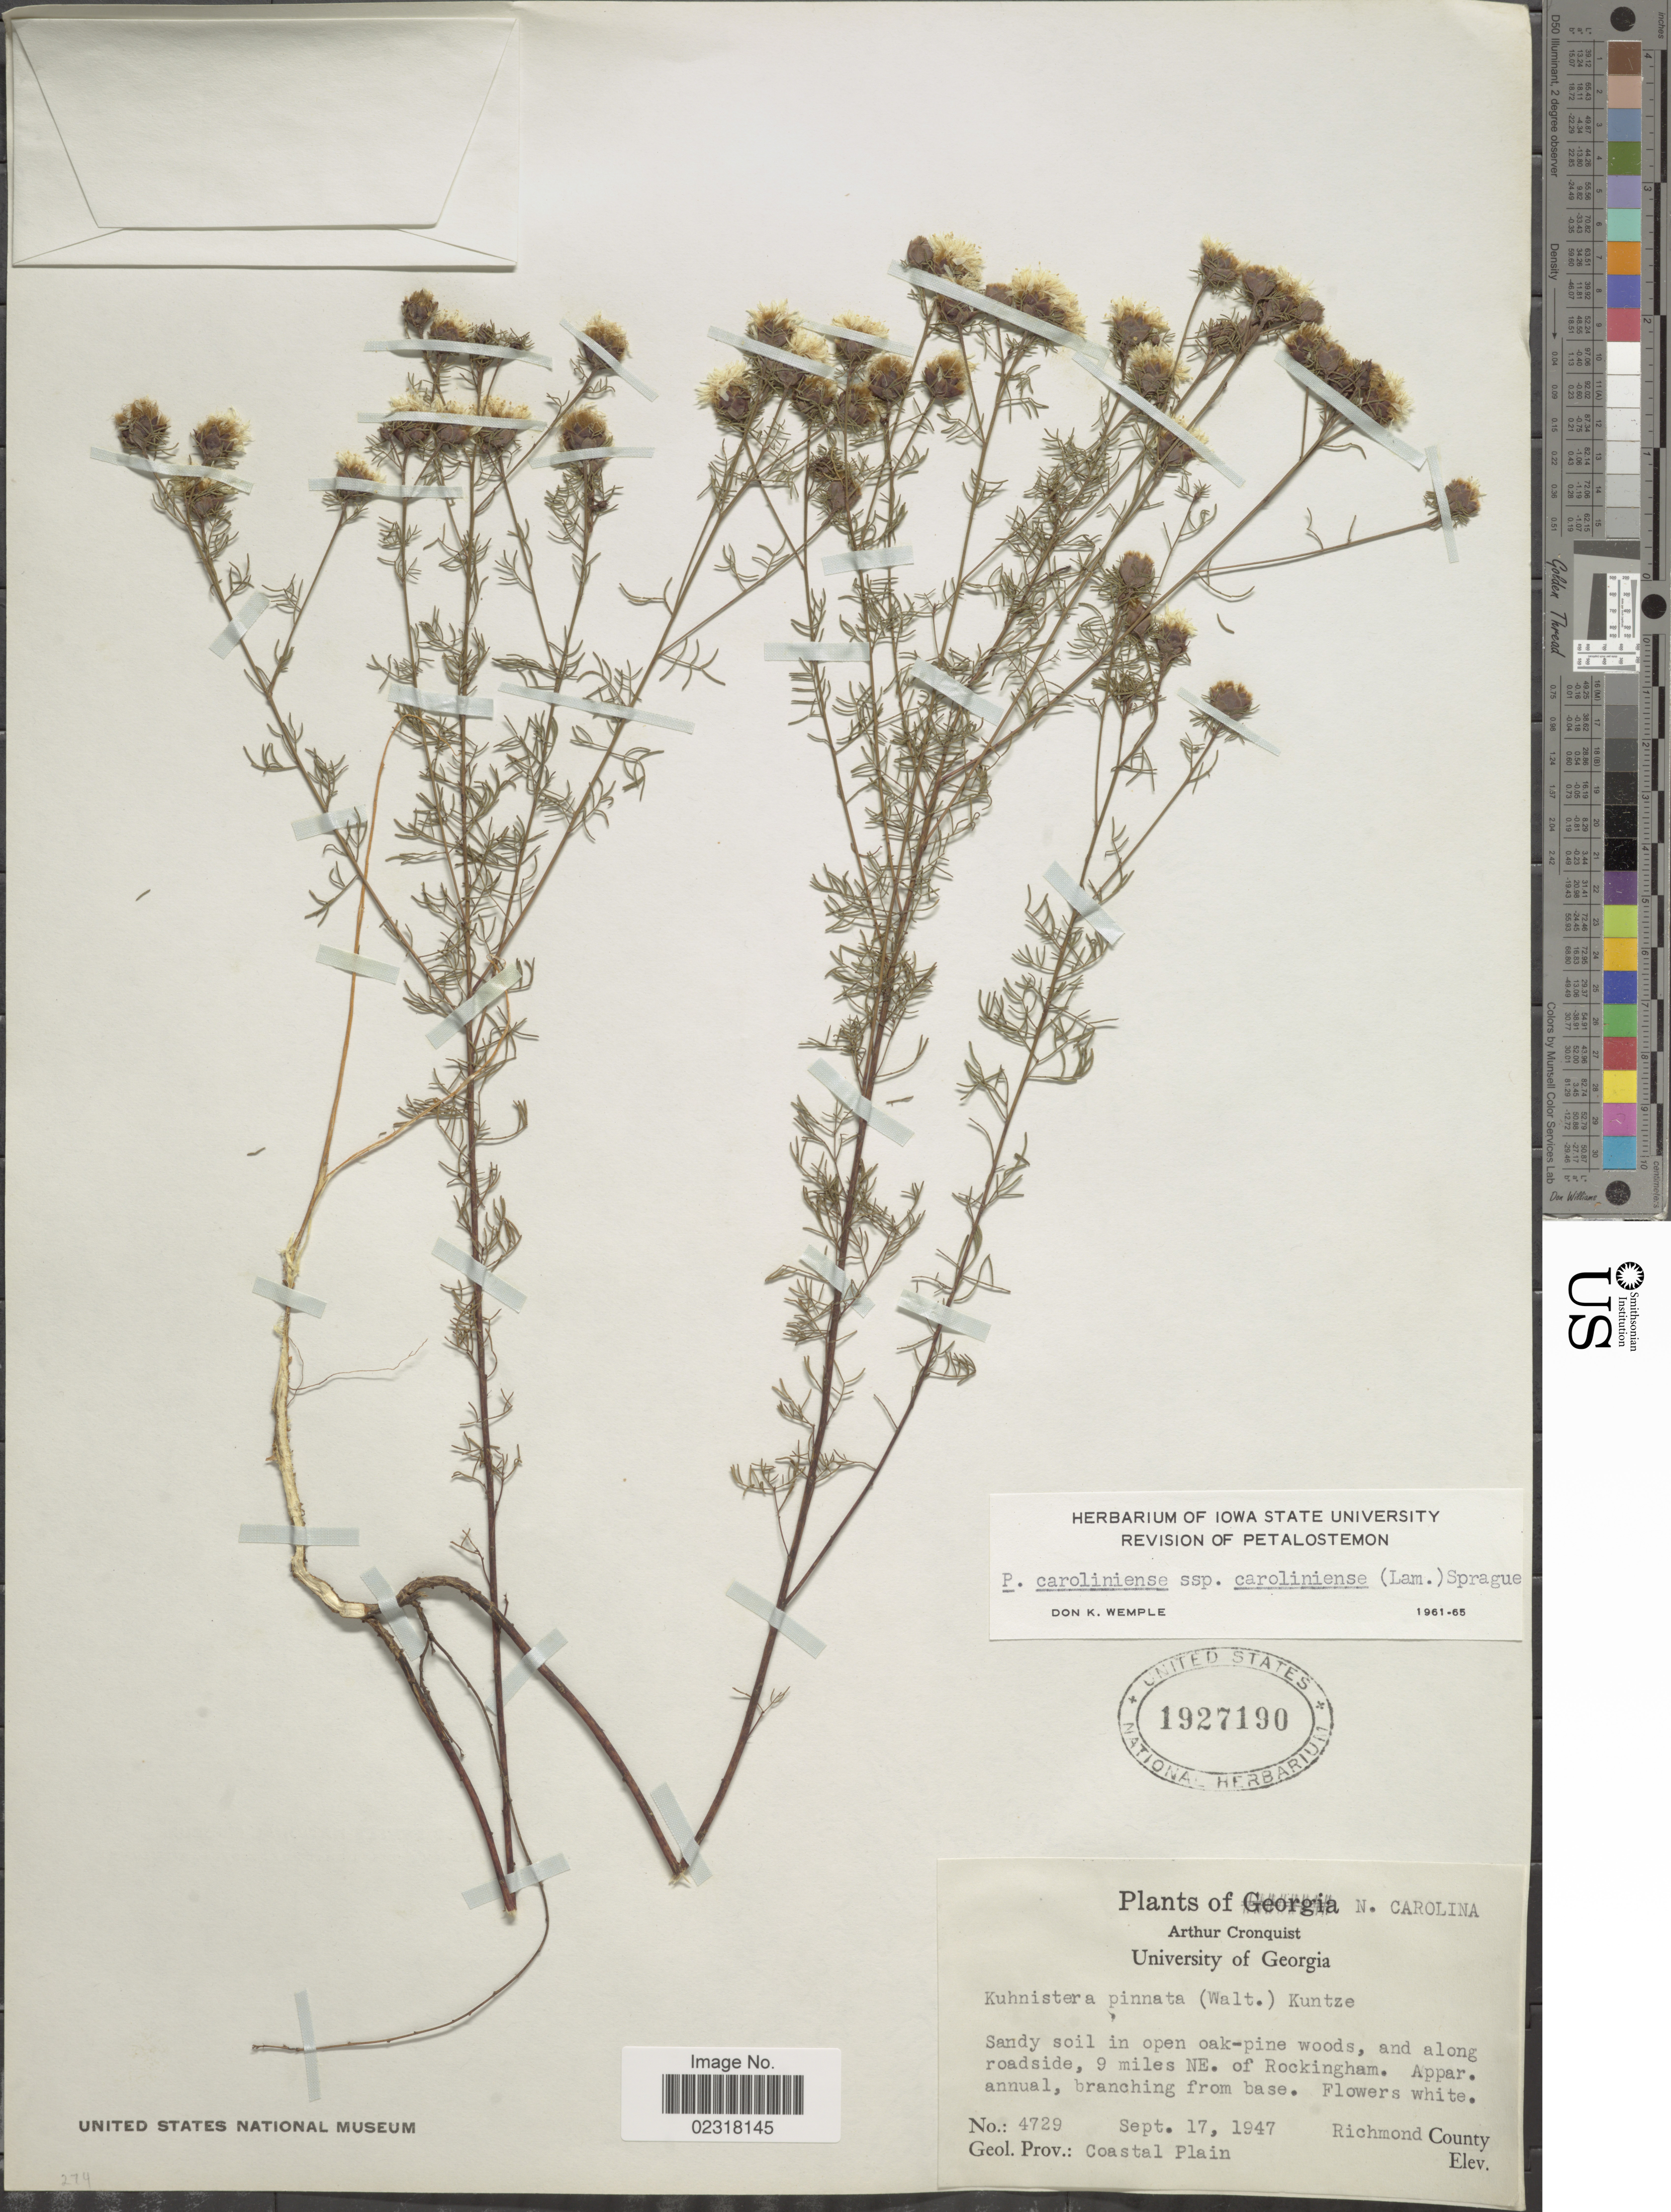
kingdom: Plantae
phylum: Tracheophyta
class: Magnoliopsida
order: Fabales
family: Fabaceae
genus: Dalea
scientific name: Dalea pinnata var. pinnata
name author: (J.F. Gmel.) Barneby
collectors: A. J. Cronquist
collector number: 4729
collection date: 1947-09-17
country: United States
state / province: Georgia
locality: Along roadside, 9 miles NE. of Rockingham, Richmond County.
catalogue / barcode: US 1927190